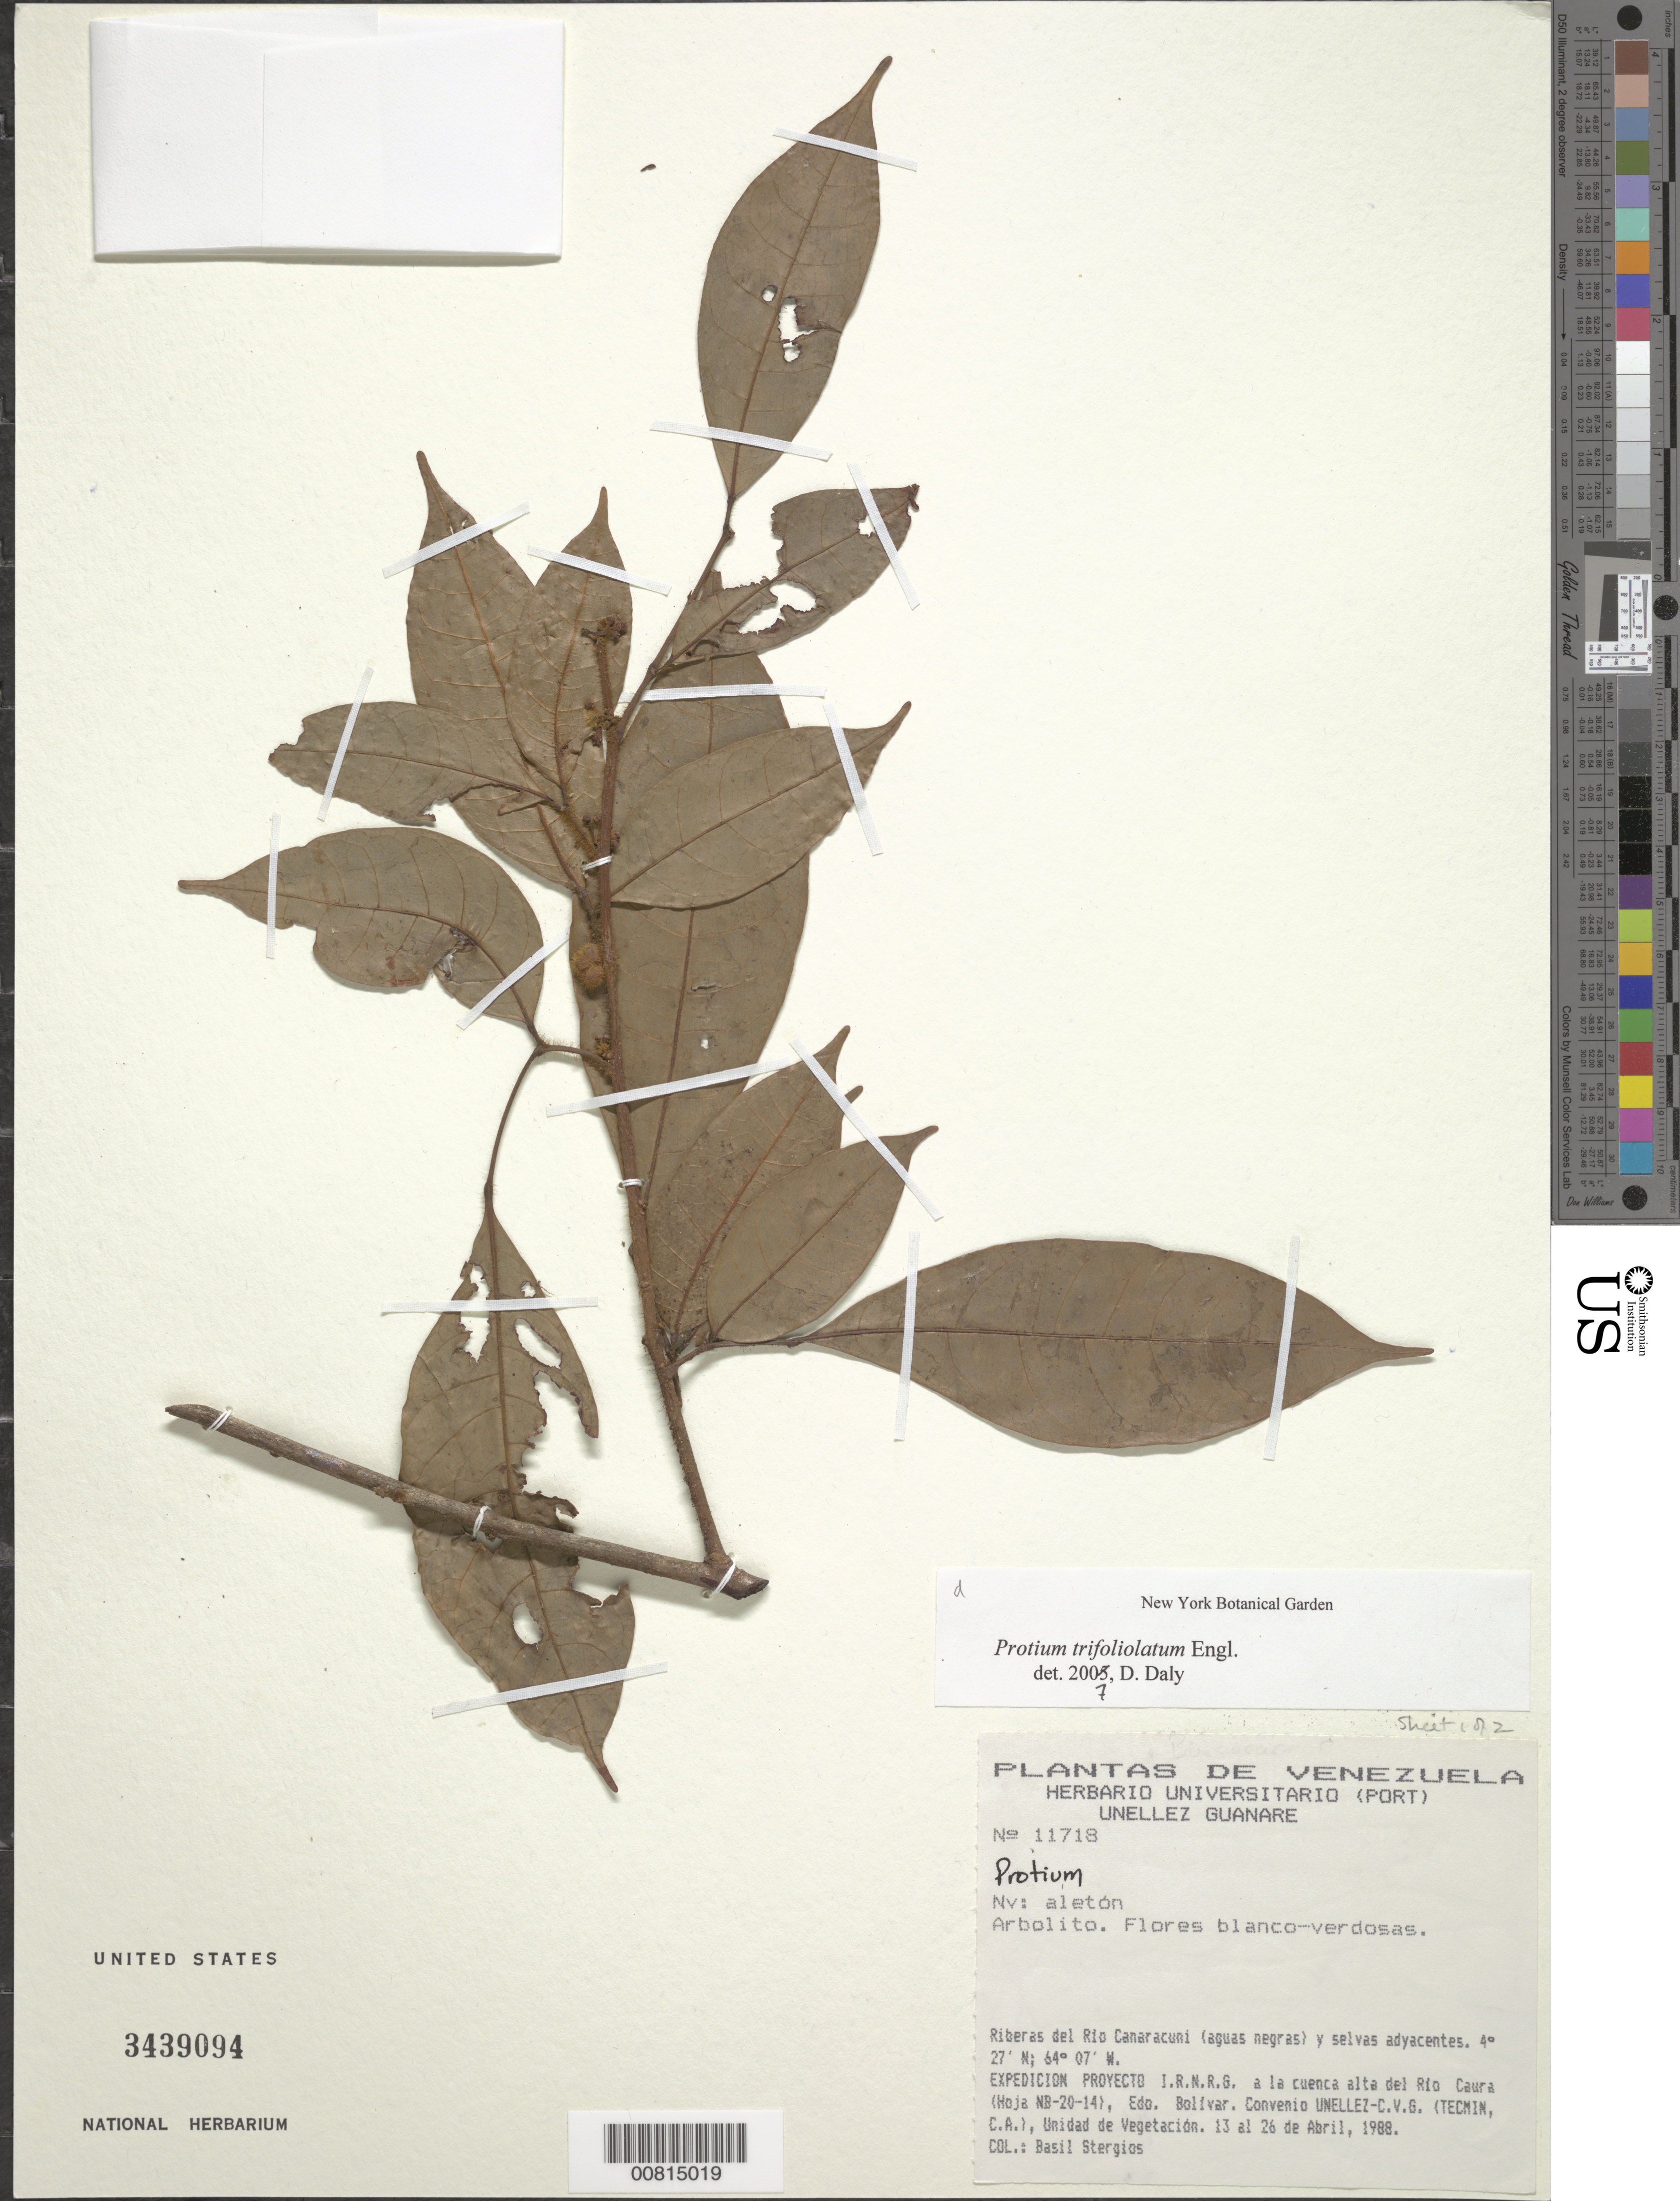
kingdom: Plantae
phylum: Tracheophyta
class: Magnoliopsida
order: Sapindales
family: Burseraceae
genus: Protium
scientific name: Protium trifoliolatum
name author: Engl.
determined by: Daly, D. C.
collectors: B. G. Stergios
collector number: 11718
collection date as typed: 13-Apr-88 to 26-Apr-88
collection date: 1988-04-13/1988-04-26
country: Venezuela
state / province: Bolívar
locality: Río Canaracuni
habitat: Riberas del río (aguas negras) y selvas adyacentes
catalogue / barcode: US 3439094